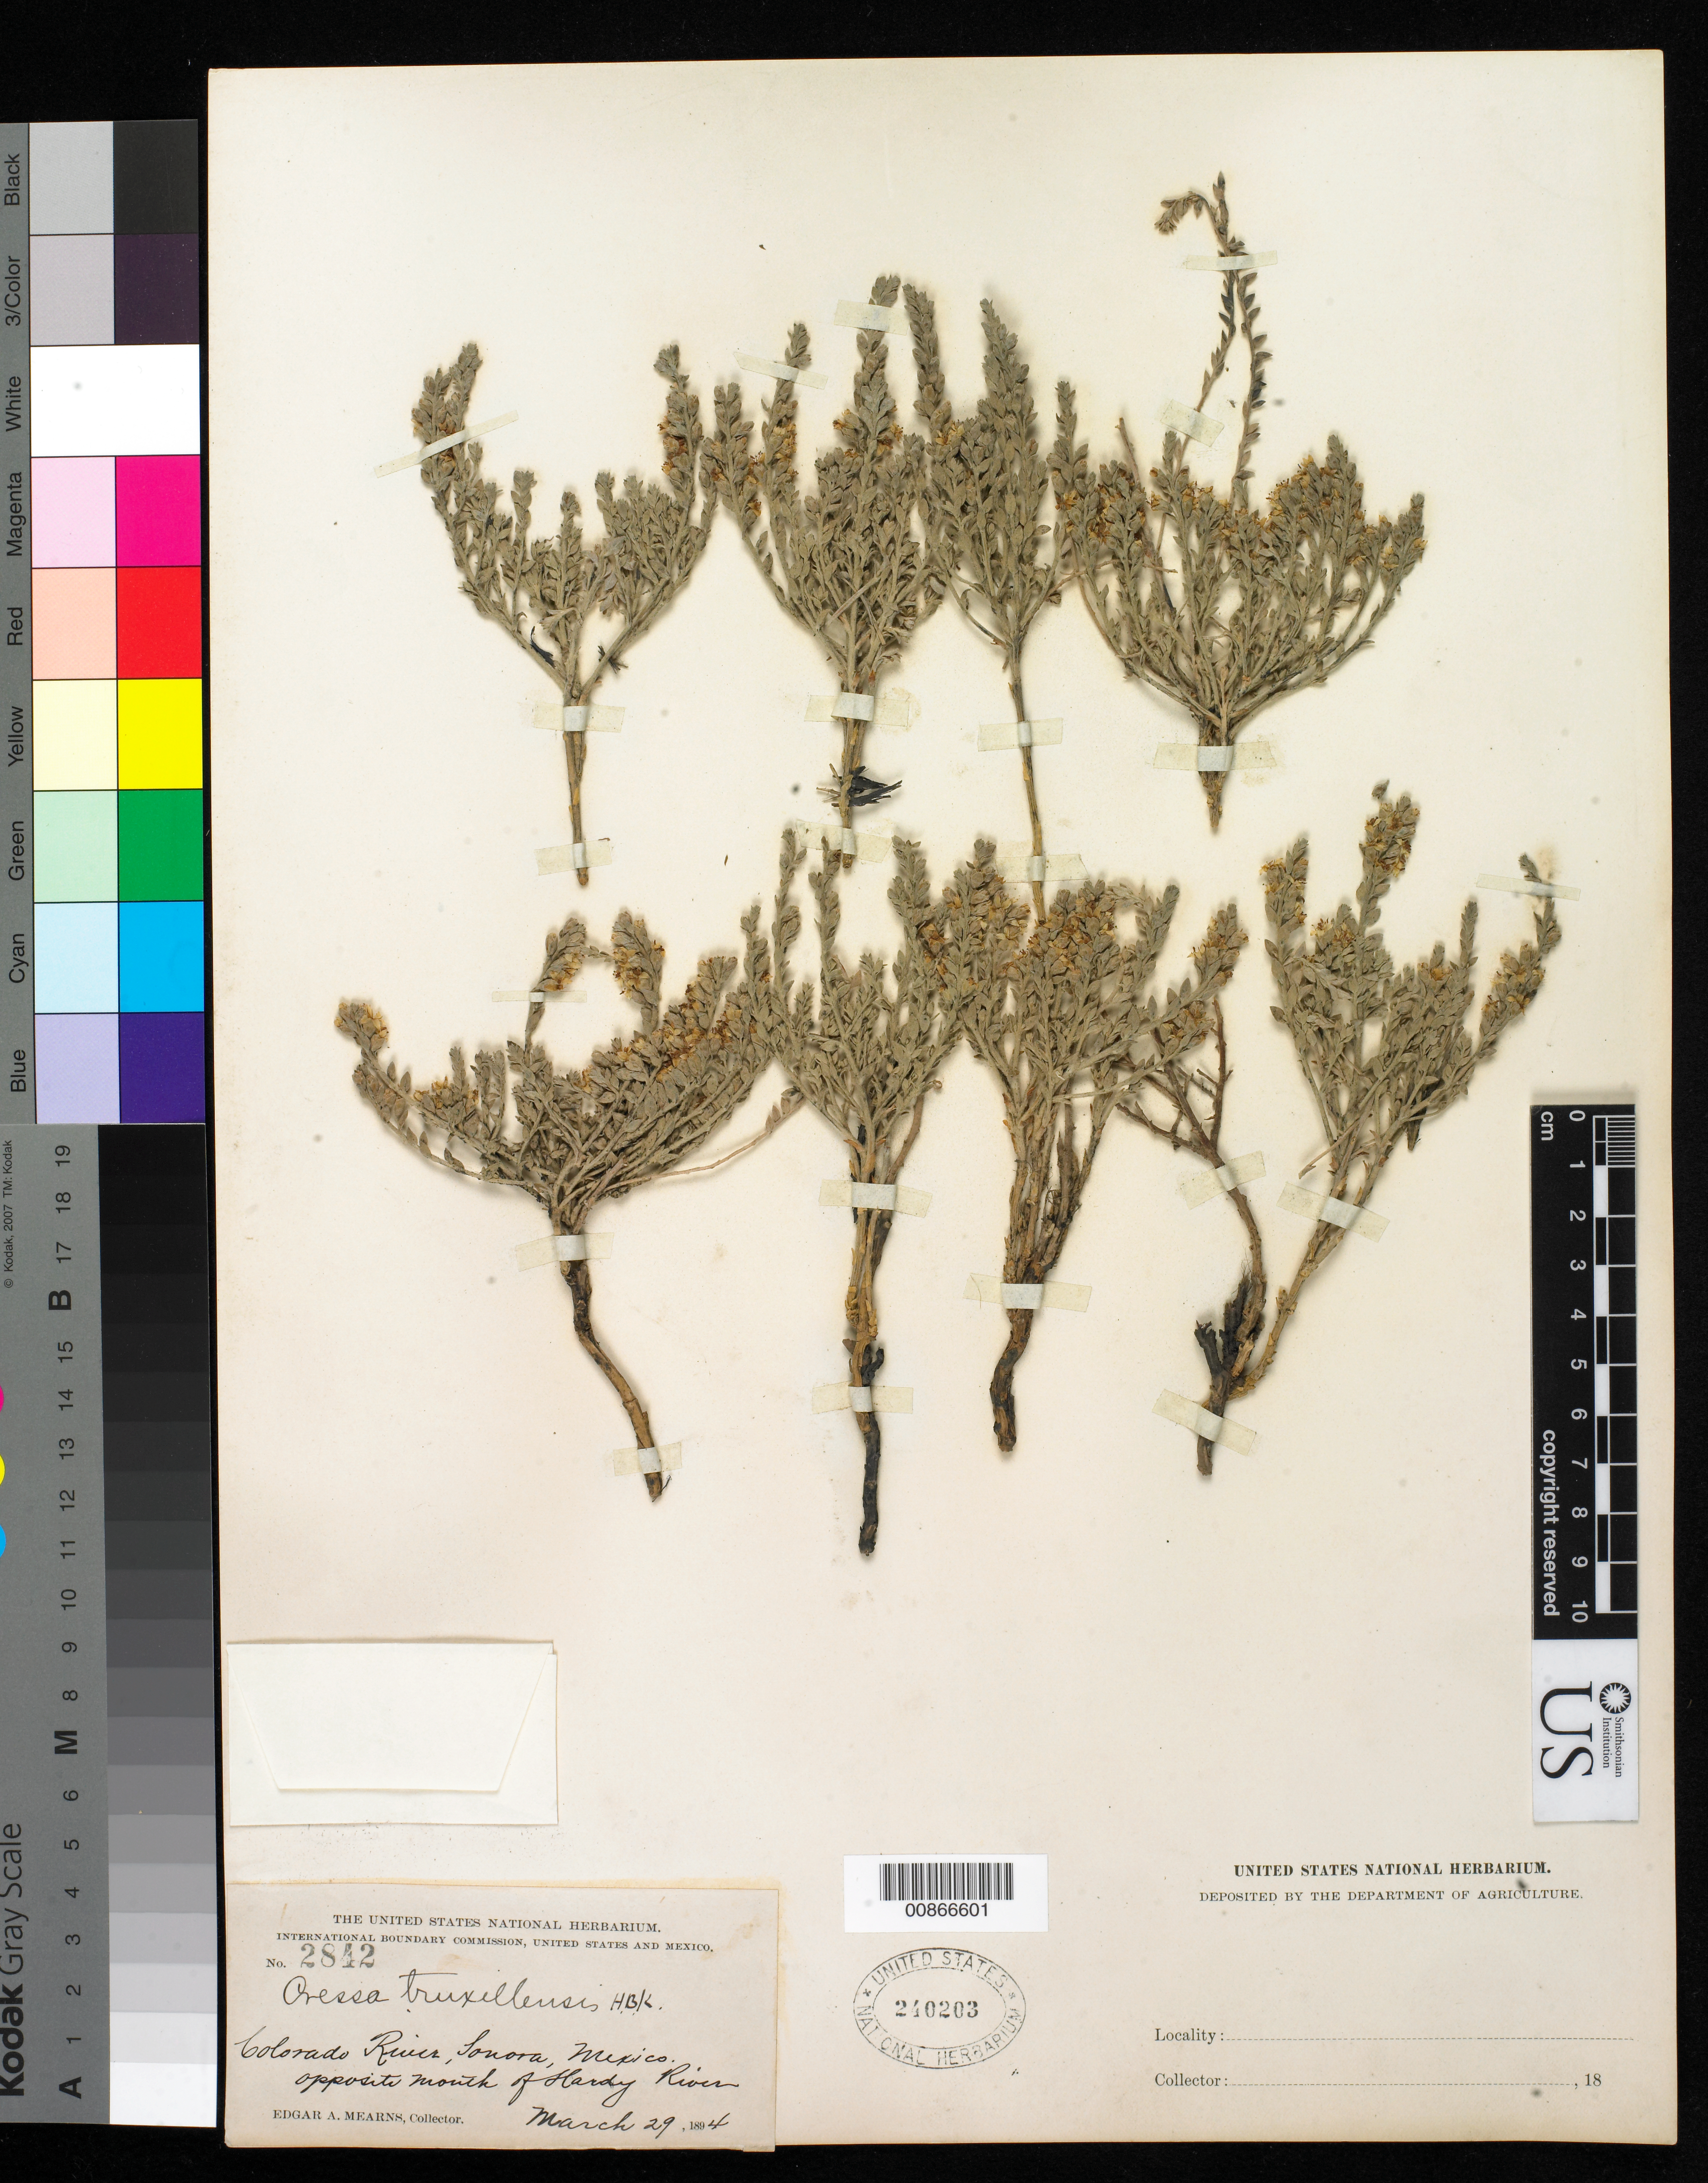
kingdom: Plantae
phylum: Tracheophyta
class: Magnoliopsida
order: Solanales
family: Convolvulaceae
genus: Cressa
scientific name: Cressa truxillensis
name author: Kunth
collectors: E. A. Mearns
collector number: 2842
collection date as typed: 29 Mar 1894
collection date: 1894-03-29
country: Mexico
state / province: Sonora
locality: Colorado River, Sonora, Mexico. Opposite mouth of Hardy River.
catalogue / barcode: US 240203